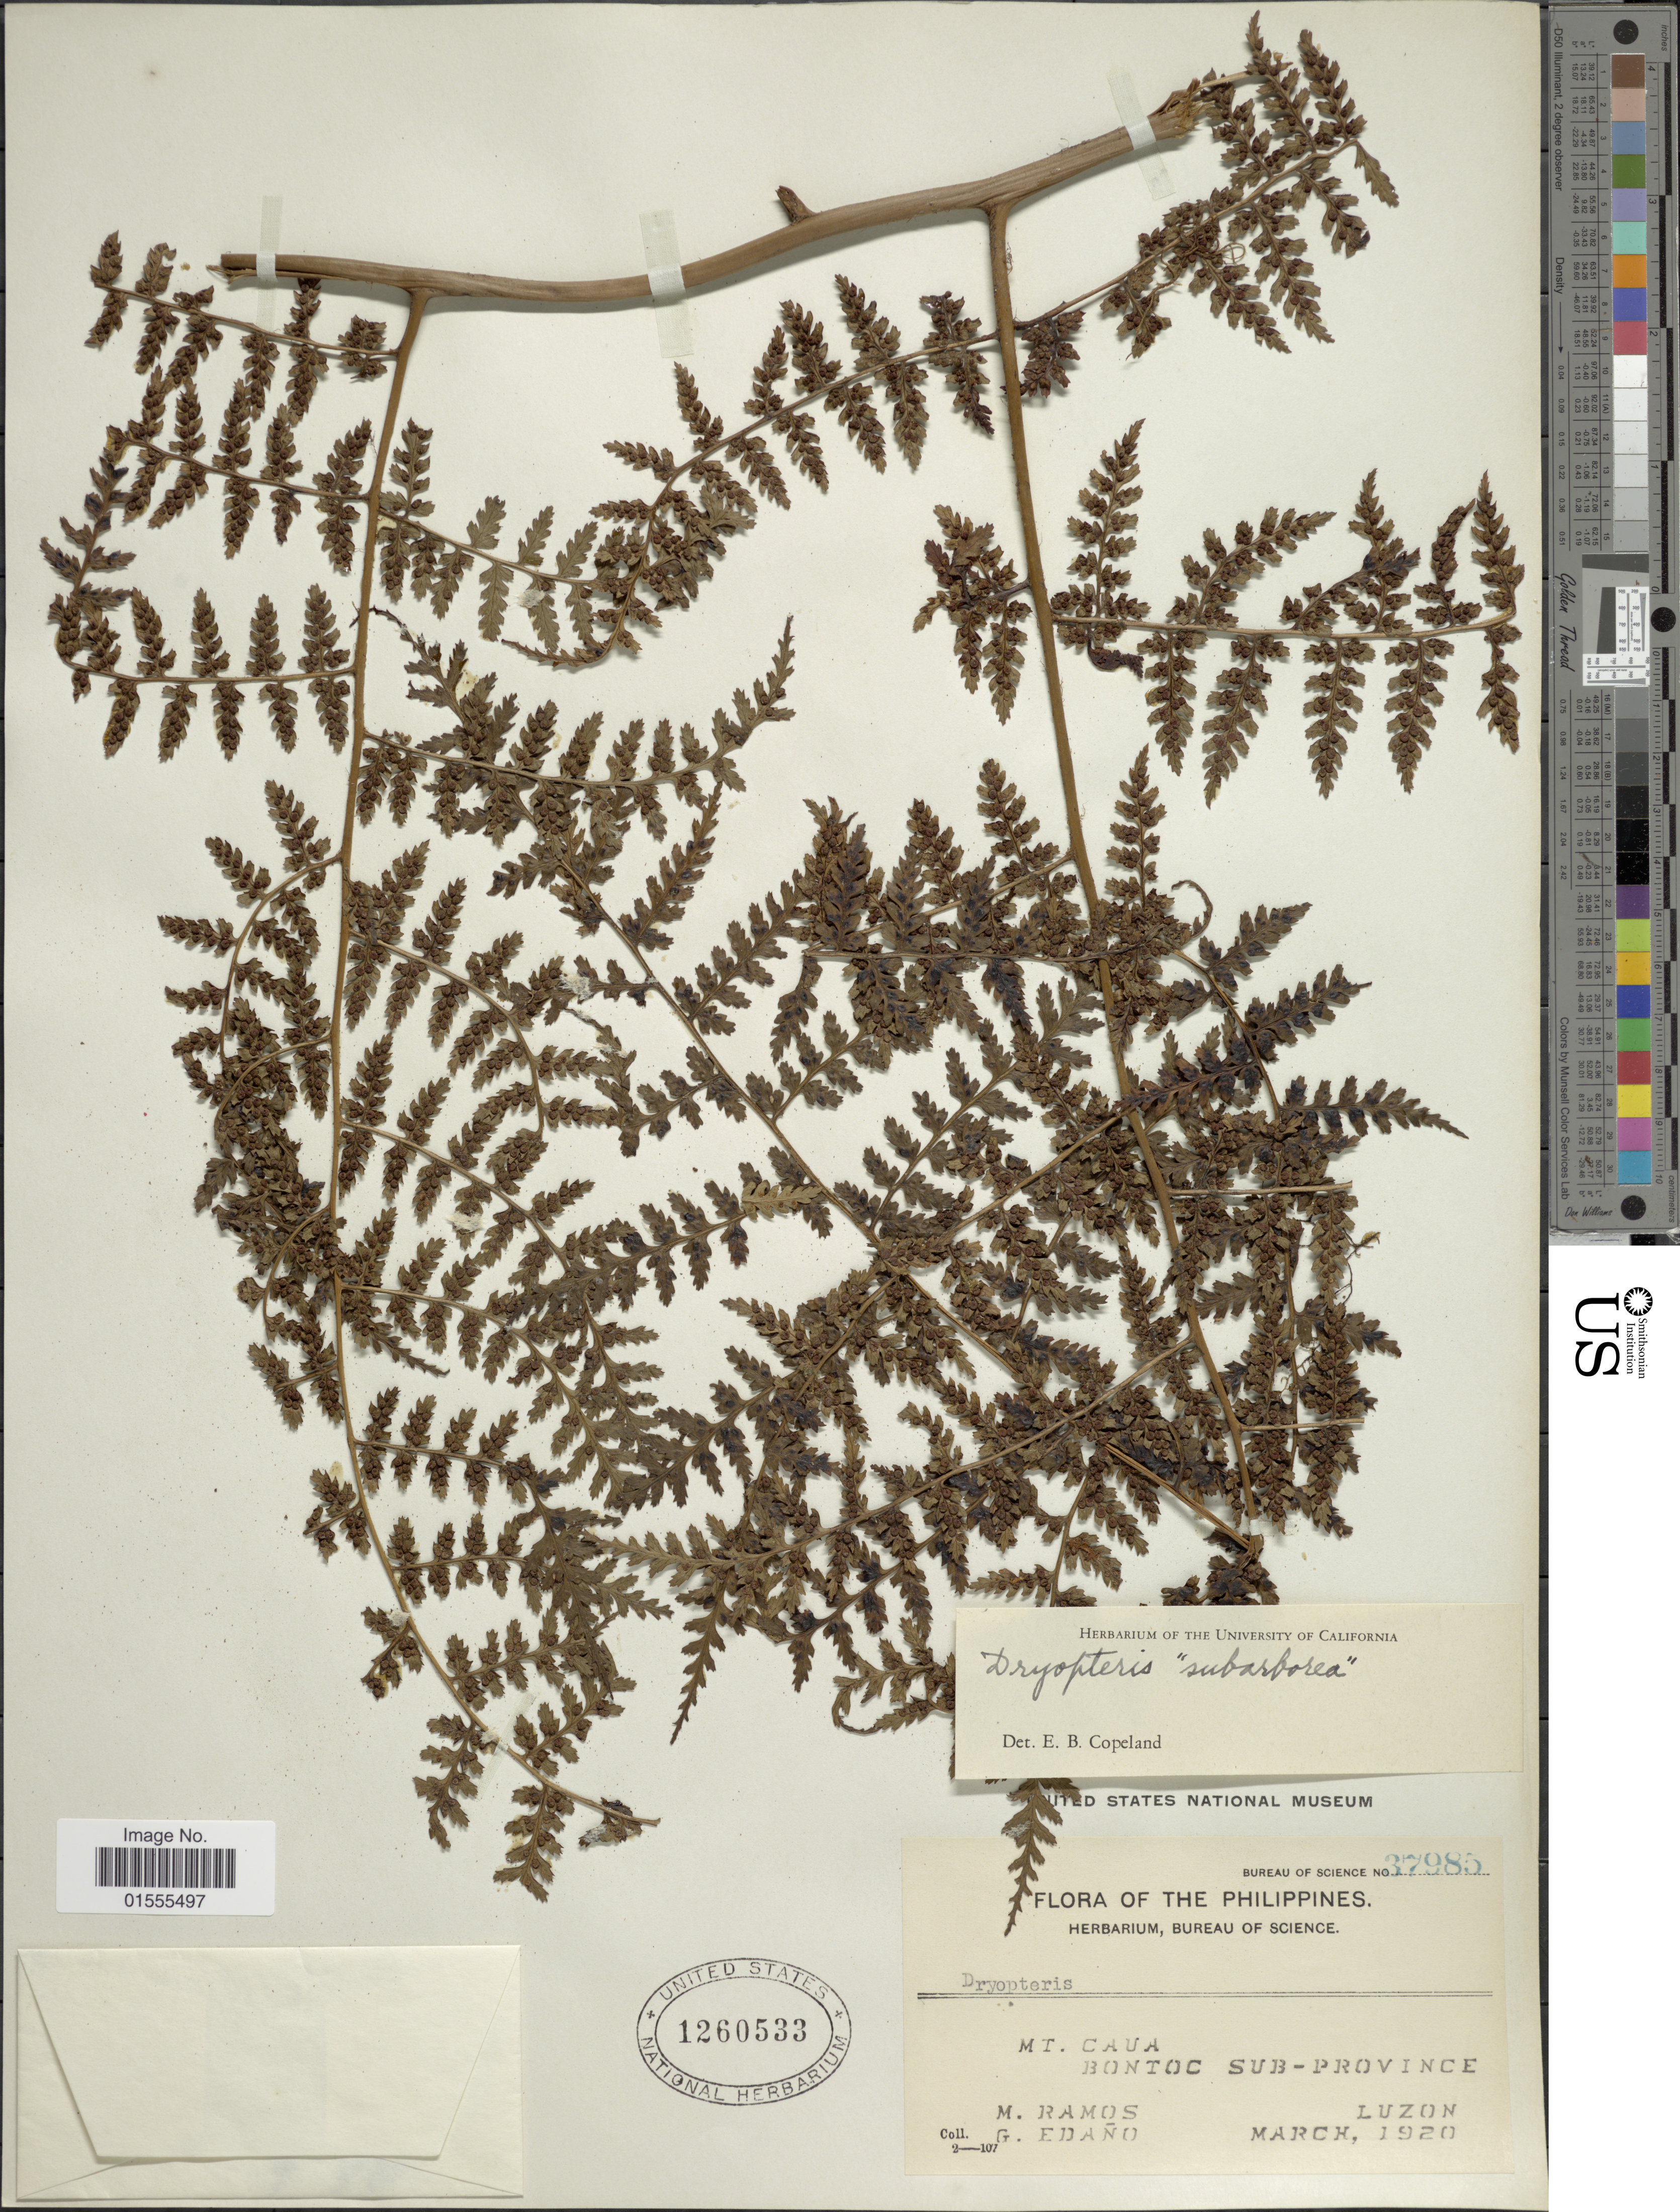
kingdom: Plantae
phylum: Tracheophyta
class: Polypodiopsida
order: Polypodiales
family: Dryopteridaceae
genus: Dryopteris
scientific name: Dryopteris subarborea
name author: (Baker) C. Chr.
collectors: M. Ramos & G. Edaño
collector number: Bureau of Science 37985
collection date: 1920-03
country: Philippines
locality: Mt. Caua, Bontoc Sub-Province, Luzon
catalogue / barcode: US 1260533